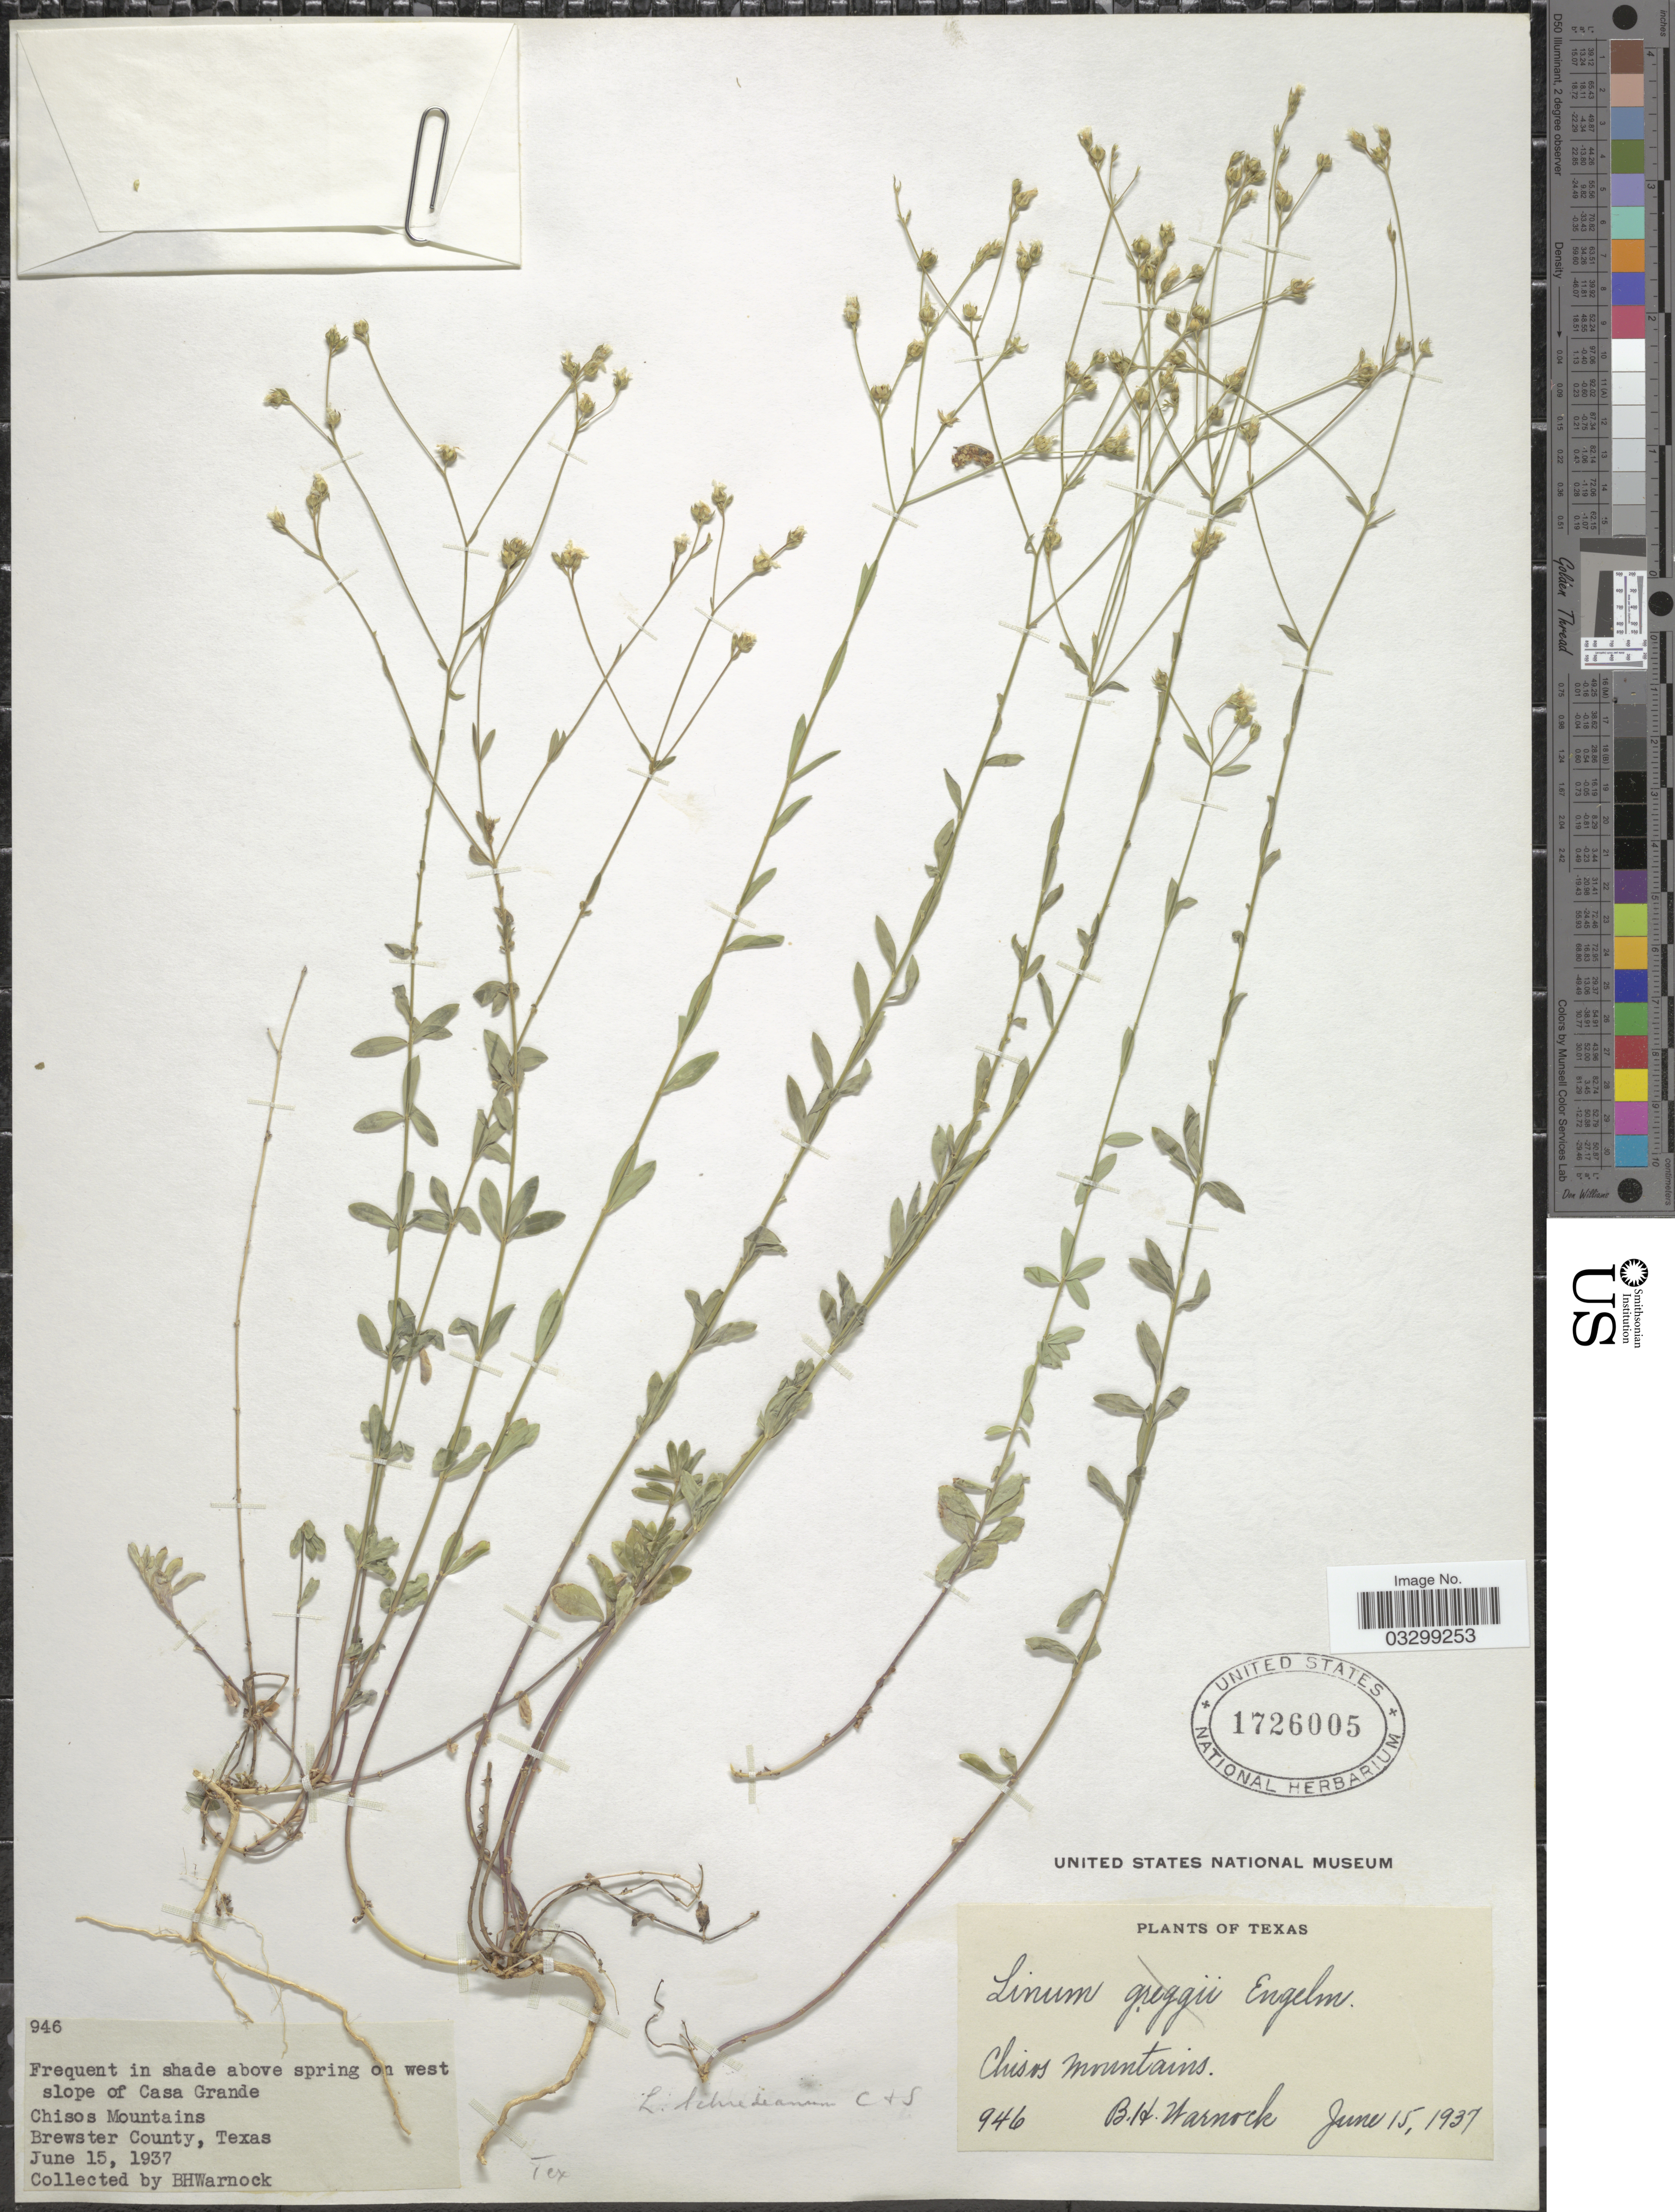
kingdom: Plantae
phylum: Tracheophyta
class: Magnoliopsida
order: Malpighiales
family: Linaceae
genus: Linum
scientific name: Linum schiedeanum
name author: Schltdl. & Cham.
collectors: B. H. Warnock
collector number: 946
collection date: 1937-06-15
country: United States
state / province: Texas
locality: Frequent in shade above spring on west slope of Casa Grande. Chisos Mountains. Brewster County.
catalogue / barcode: US 1726005